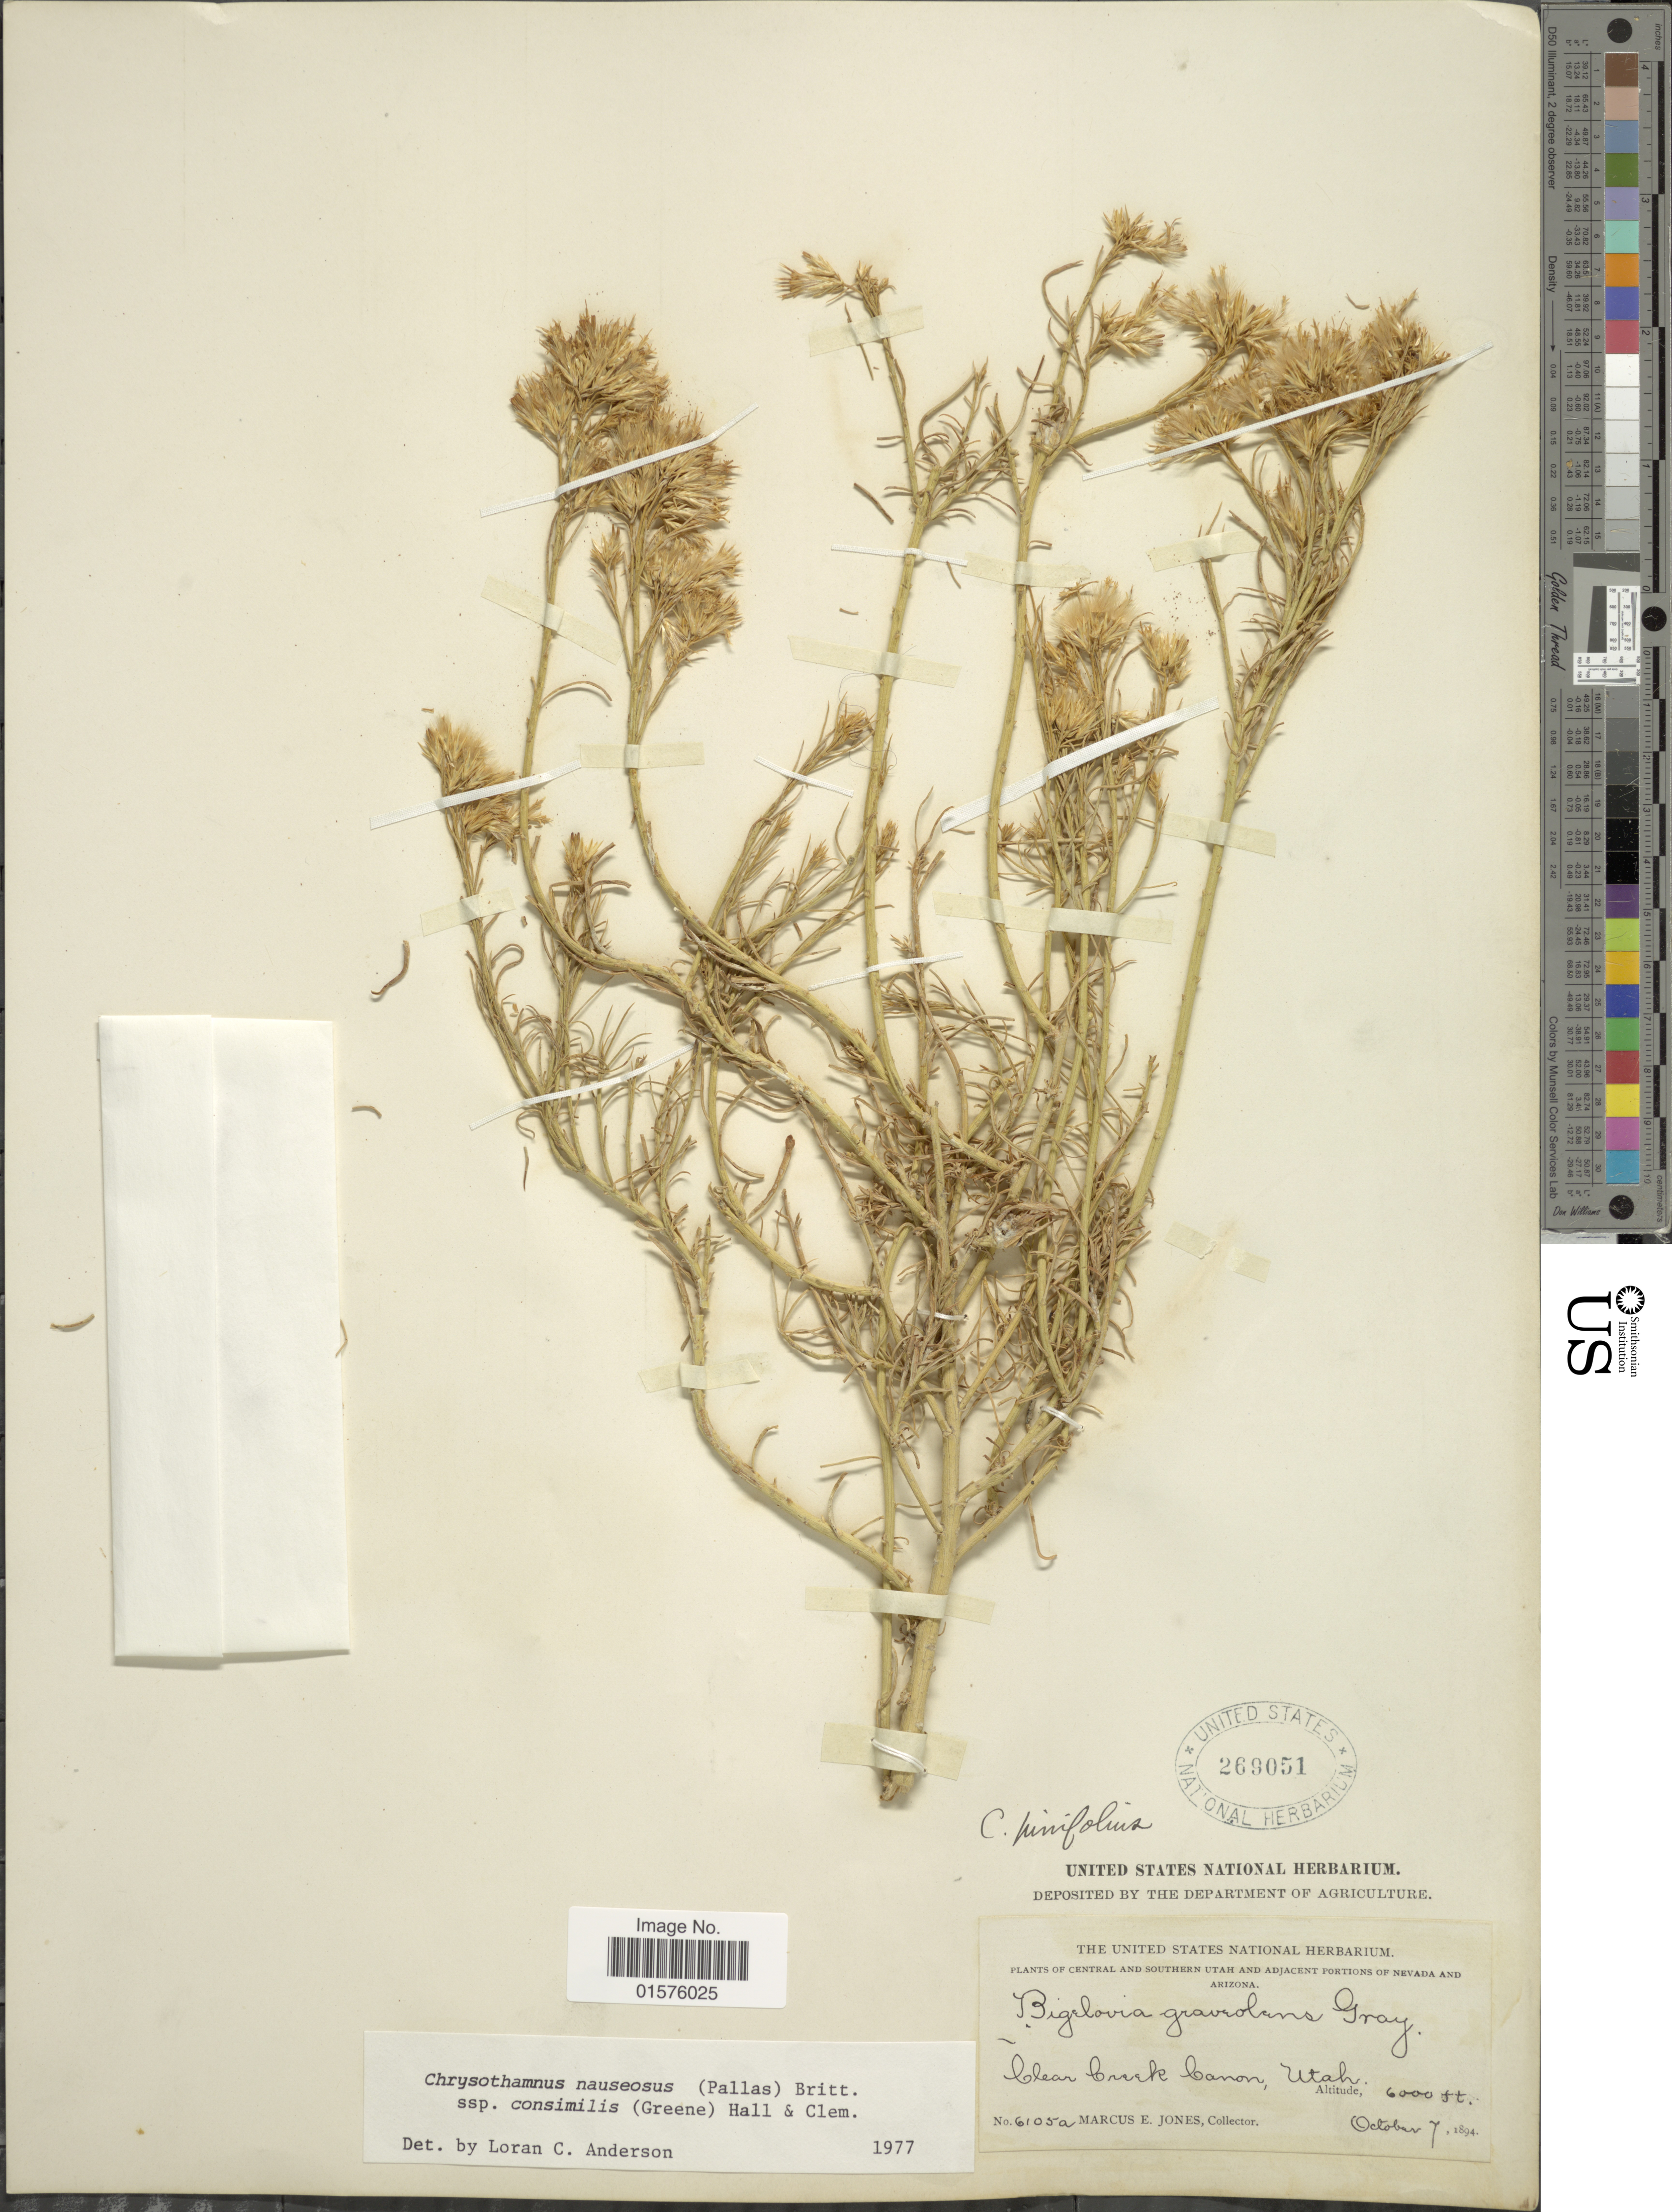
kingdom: Plantae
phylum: Tracheophyta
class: Magnoliopsida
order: Asterales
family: Asteraceae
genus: Chrysothamnus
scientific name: Chrysothamnus nauseosus subsp. graveolens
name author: (Nutt.) Piper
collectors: M. E. Jones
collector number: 6105a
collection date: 1894-10-07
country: United States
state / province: Utah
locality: Southern Utah, Clear Creek Canon, Utah.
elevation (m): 1829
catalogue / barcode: US 269051